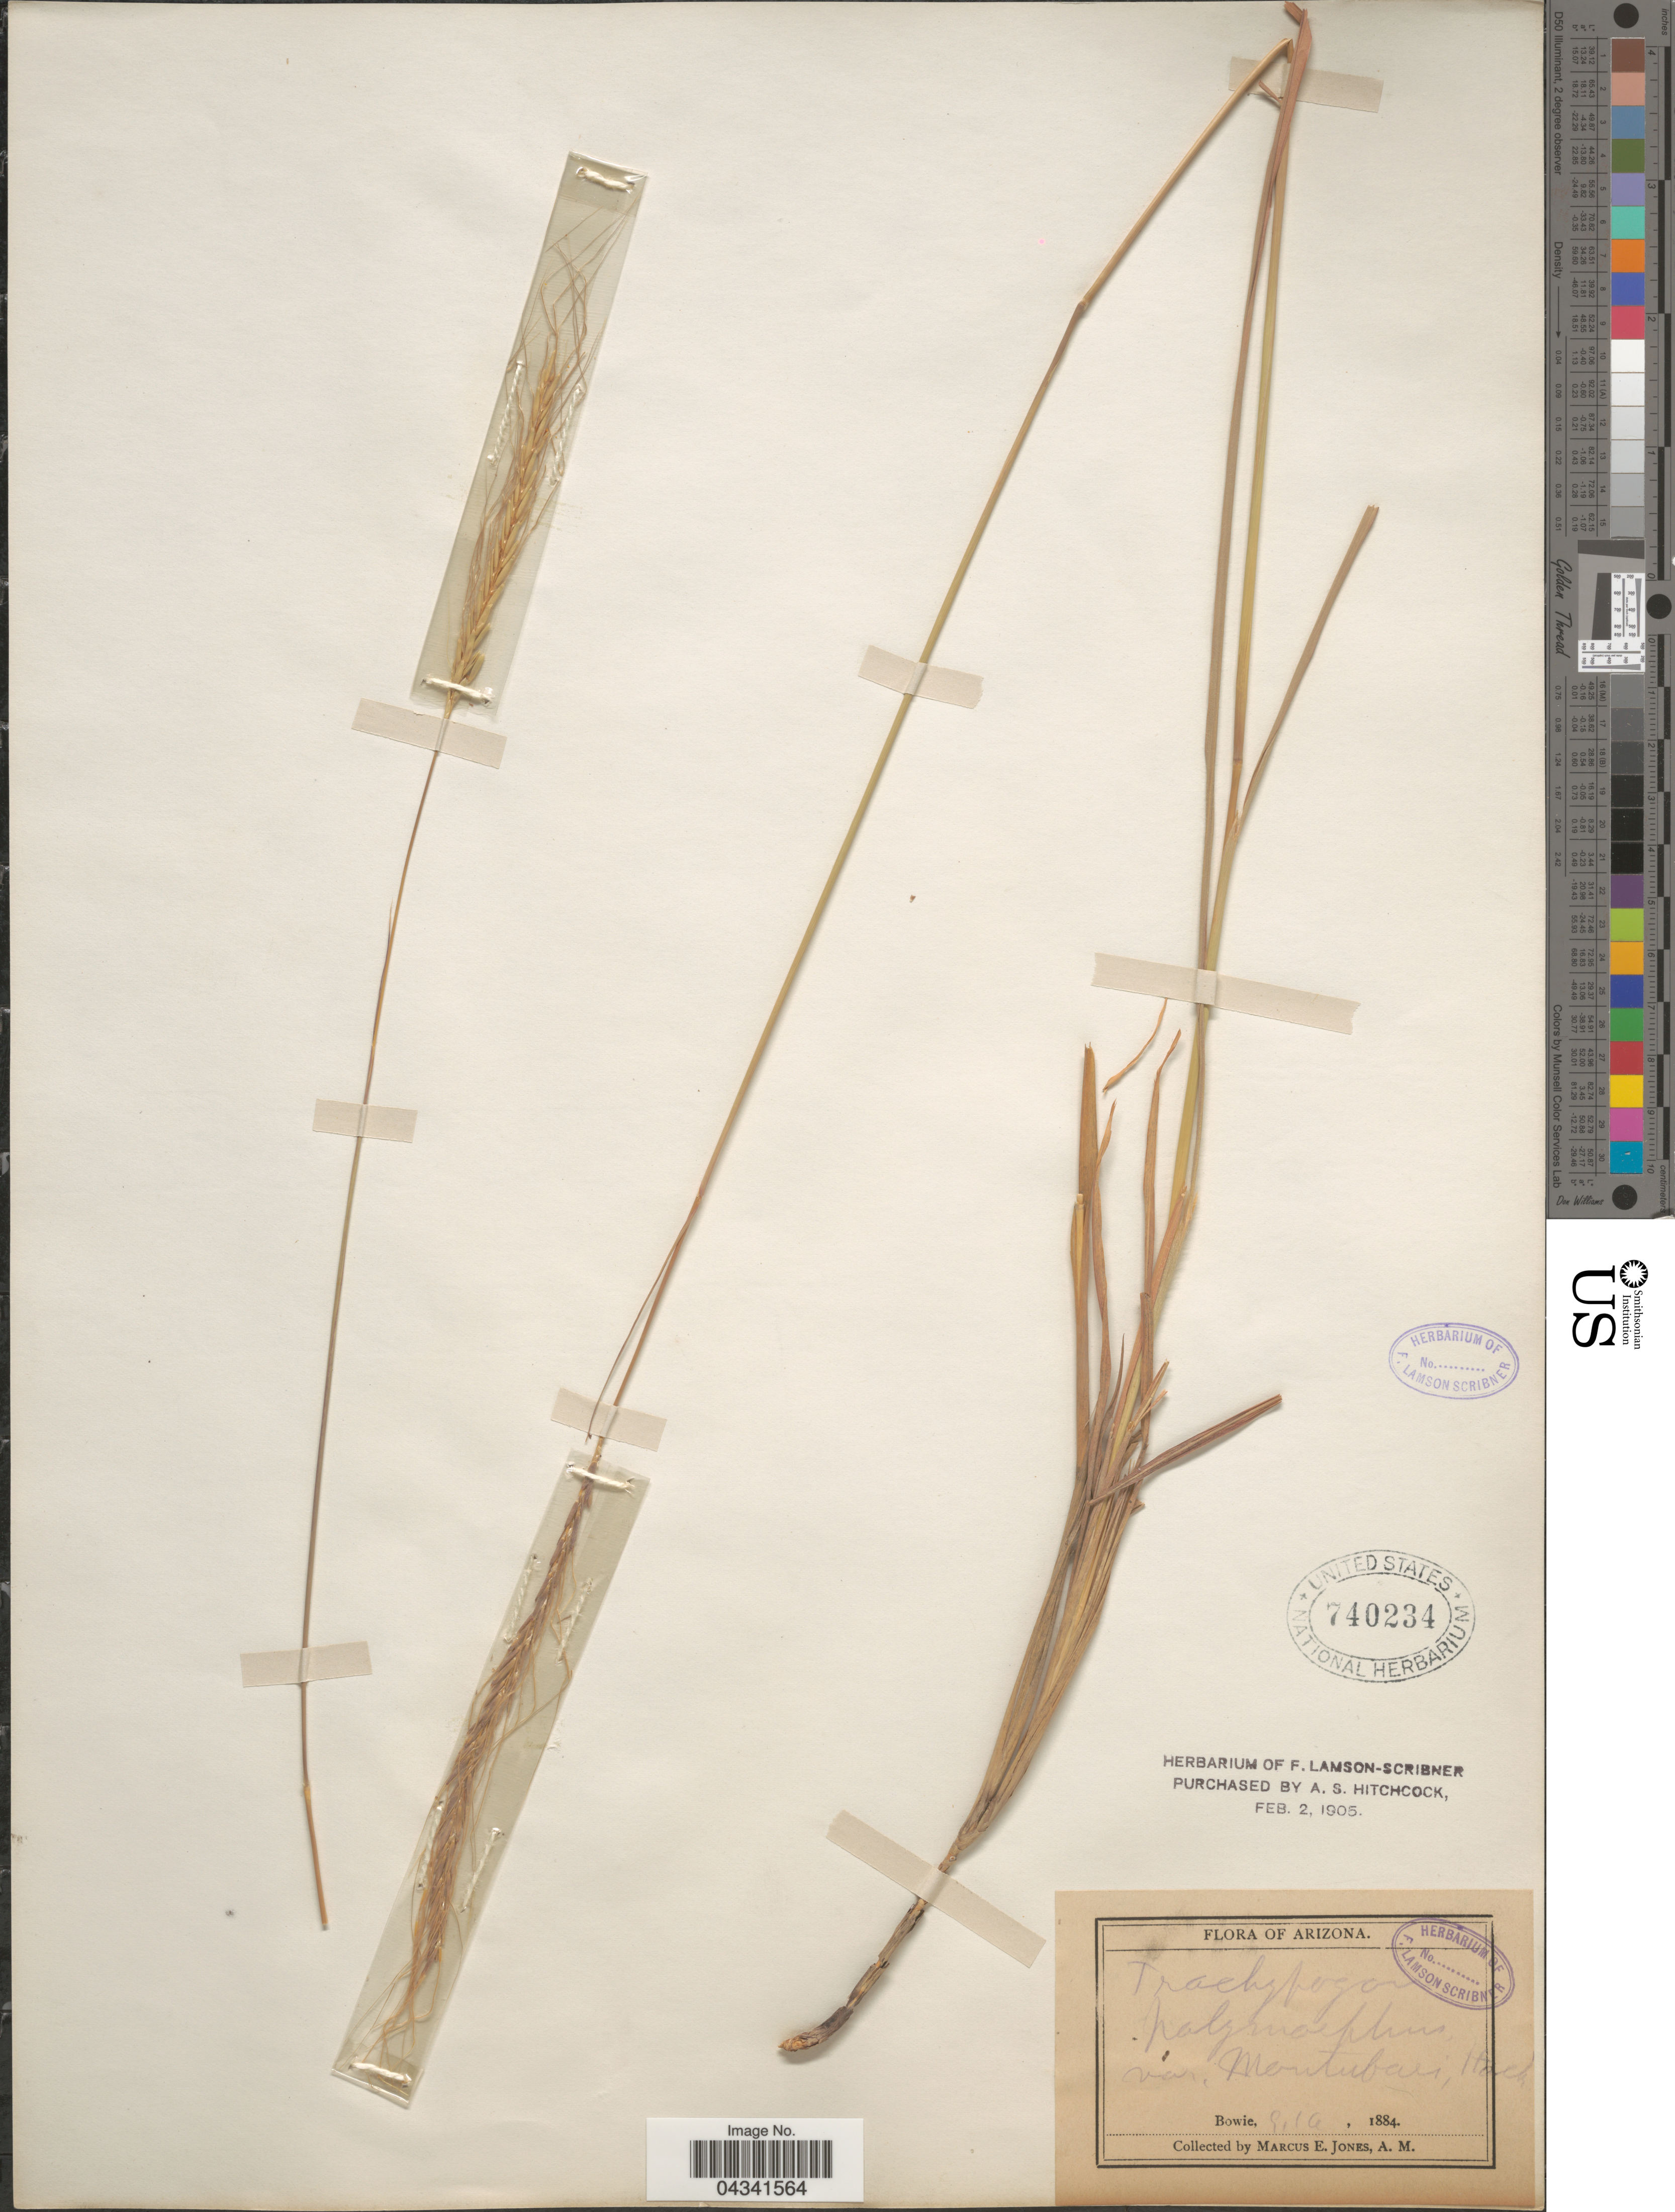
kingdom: Plantae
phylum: Tracheophyta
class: Liliopsida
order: Poales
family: Poaceae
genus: Trachypogon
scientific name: Trachypogon spicatus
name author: (L. f.) Kuntze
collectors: M. E. Jones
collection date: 1884-09-16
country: United States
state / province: Arizona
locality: Bowie.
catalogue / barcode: US 740234